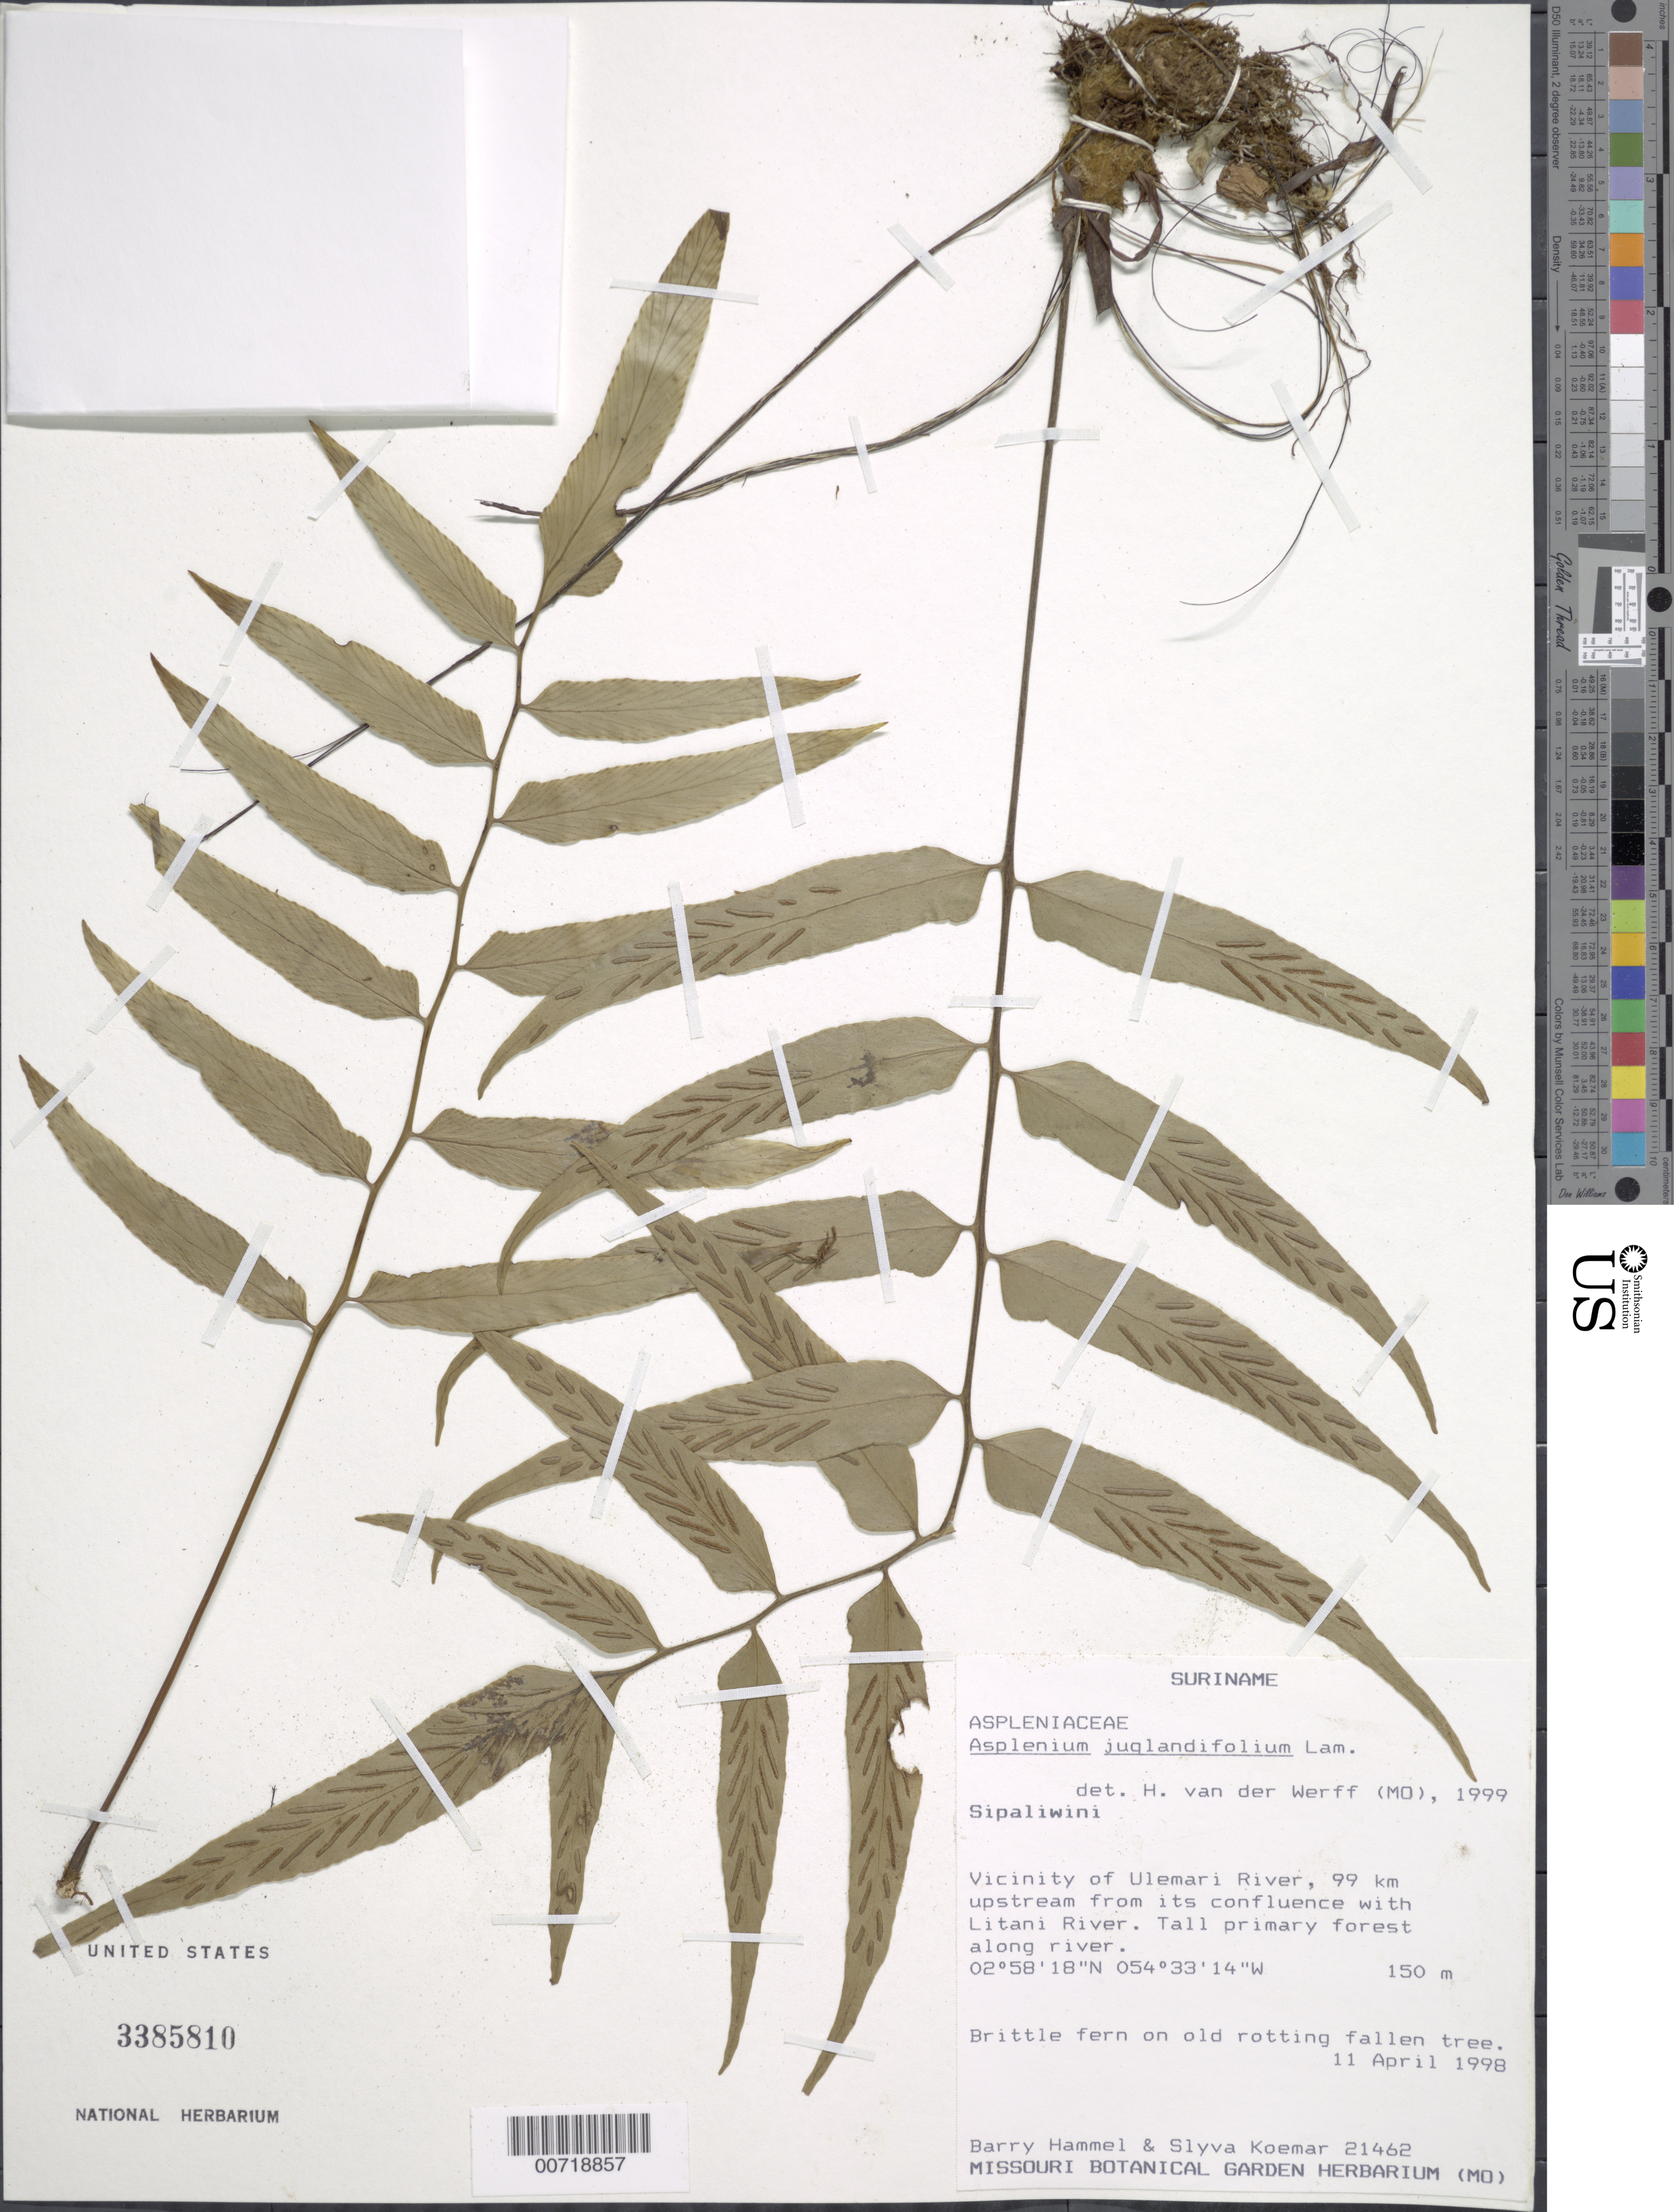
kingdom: Plantae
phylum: Tracheophyta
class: Polypodiopsida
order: Polypodiales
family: Aspleniaceae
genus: Asplenium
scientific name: Asplenium juglandifolium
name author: Lam.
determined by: van der Werff, H., (MO), Missouri Botanical Garden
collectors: B. Hammel, S. Koemar & U. Raghoenandan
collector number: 21462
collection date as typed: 11-Apr-98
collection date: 1998-04-11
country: Suriname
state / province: Sipaliwini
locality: Ulemari R., ca. 99 km upstream from confl. with Litani R.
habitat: Tall primary forest along river; on old rotting fallen tree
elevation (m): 150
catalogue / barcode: US 3385810